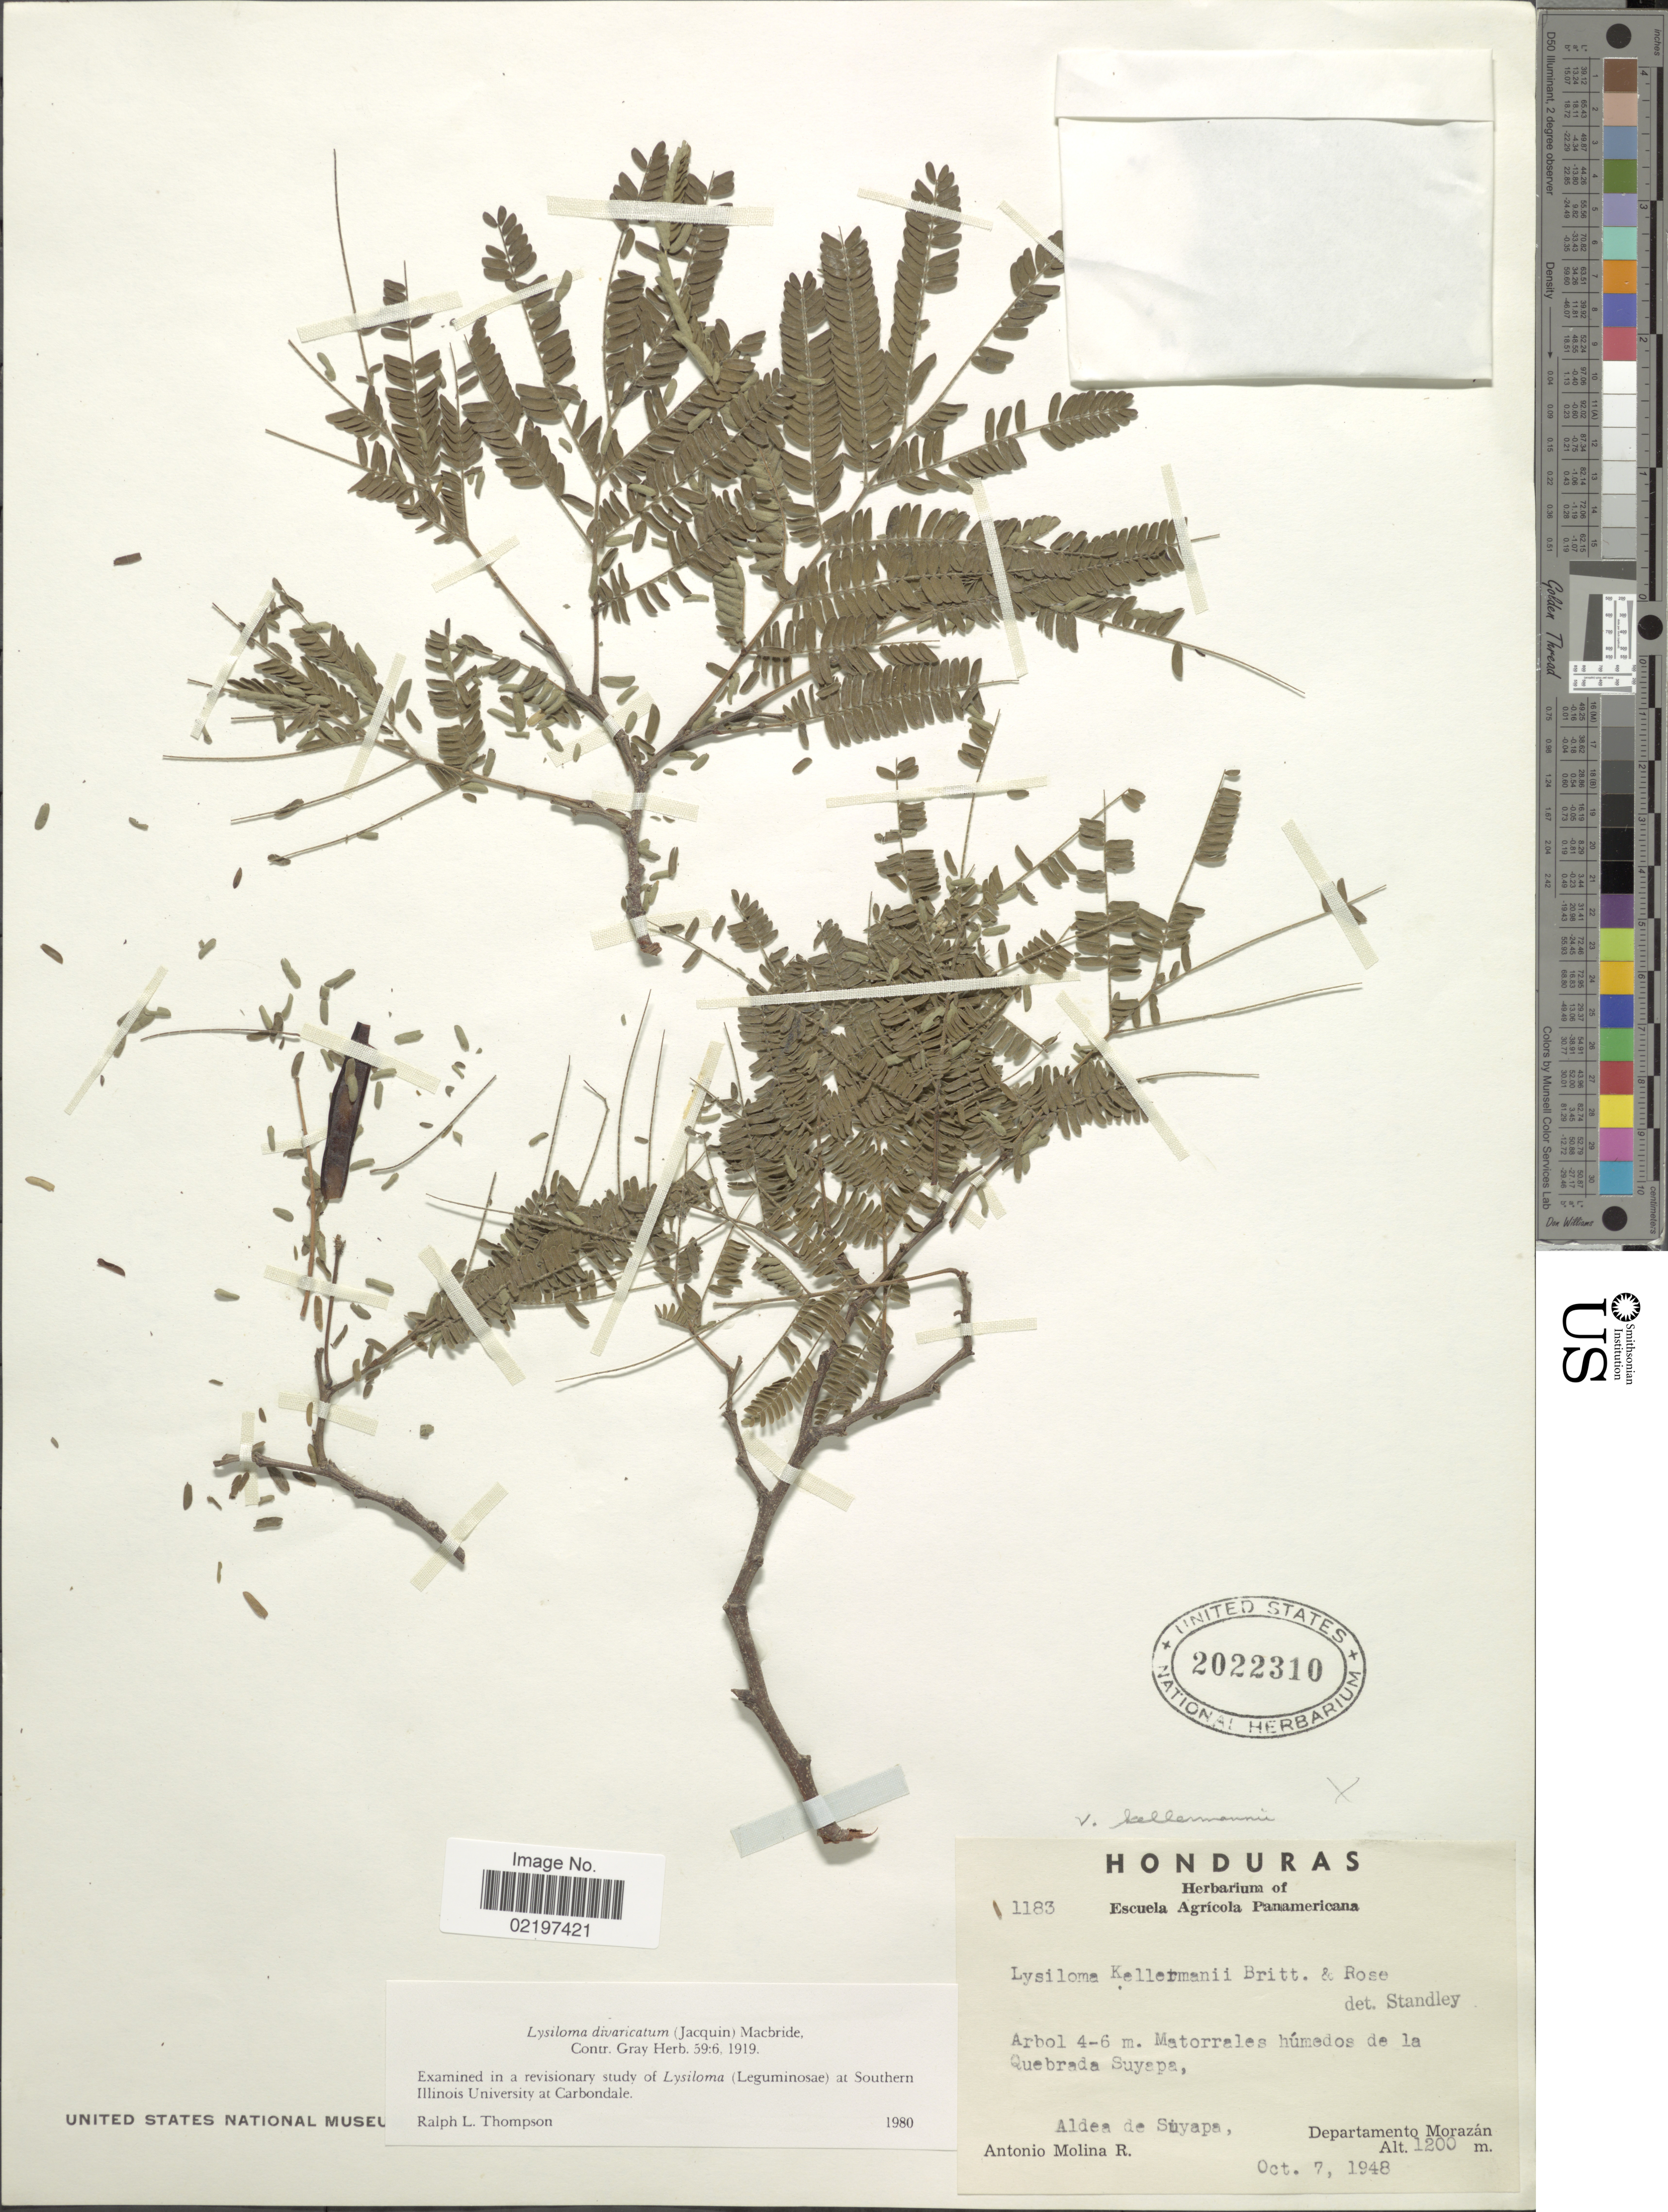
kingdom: Plantae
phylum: Tracheophyta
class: Magnoliopsida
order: Fabales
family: Fabaceae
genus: Lysiloma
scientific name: Lysiloma divaricatum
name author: (Jacq.) J.F. Macbr.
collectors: A. Molina R.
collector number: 1183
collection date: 1948-10-07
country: Honduras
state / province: Fco. Morazán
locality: Matorrales húmedos de la Quebrada Suyapa, Aldea de Suyapa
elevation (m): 1200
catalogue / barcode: US 2022310